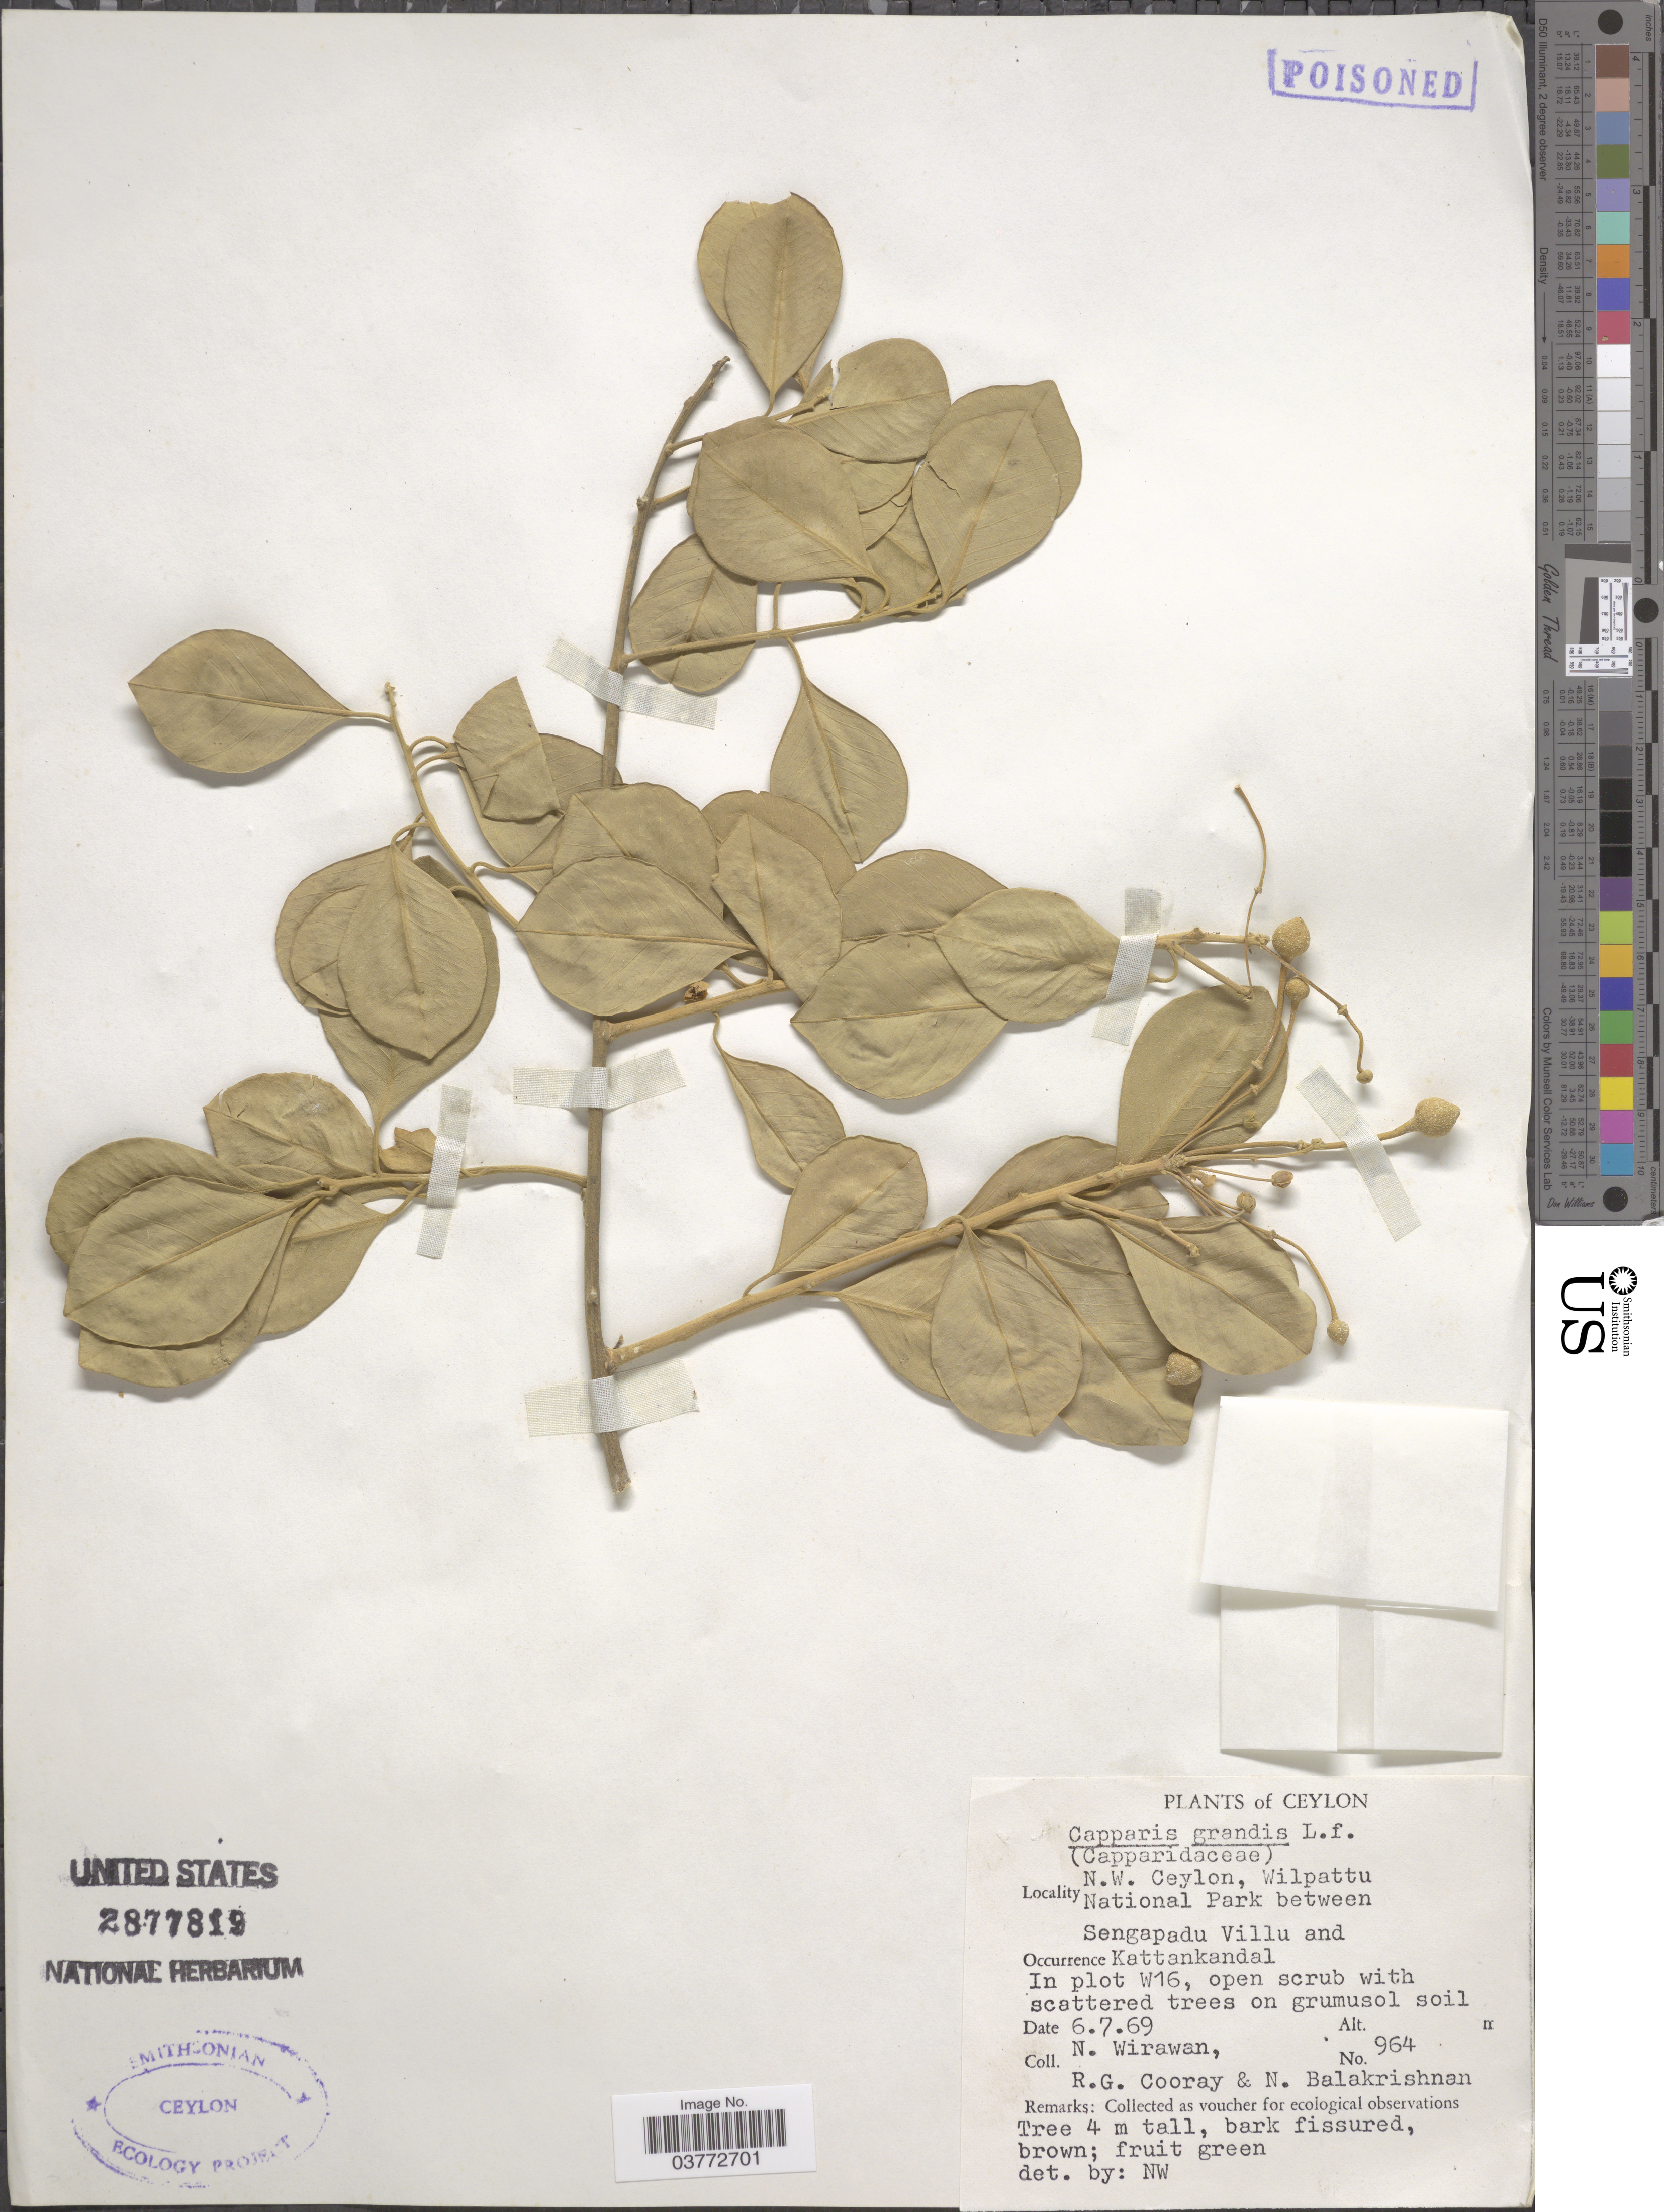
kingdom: Plantae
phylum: Tracheophyta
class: Magnoliopsida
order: Brassicales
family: Capparaceae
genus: Capparis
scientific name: Capparis grandis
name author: L. f.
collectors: N. Wirawan, R. Cooray & N. Balakrishnan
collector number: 964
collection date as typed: Transcribed d/m/y: 6/7/69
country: Sri Lanka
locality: Ceylon. N. W. Ceylon, Wilpattu National Park between Sengapadu Villu and Kattankandal. In plot W16.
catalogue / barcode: US 2877819